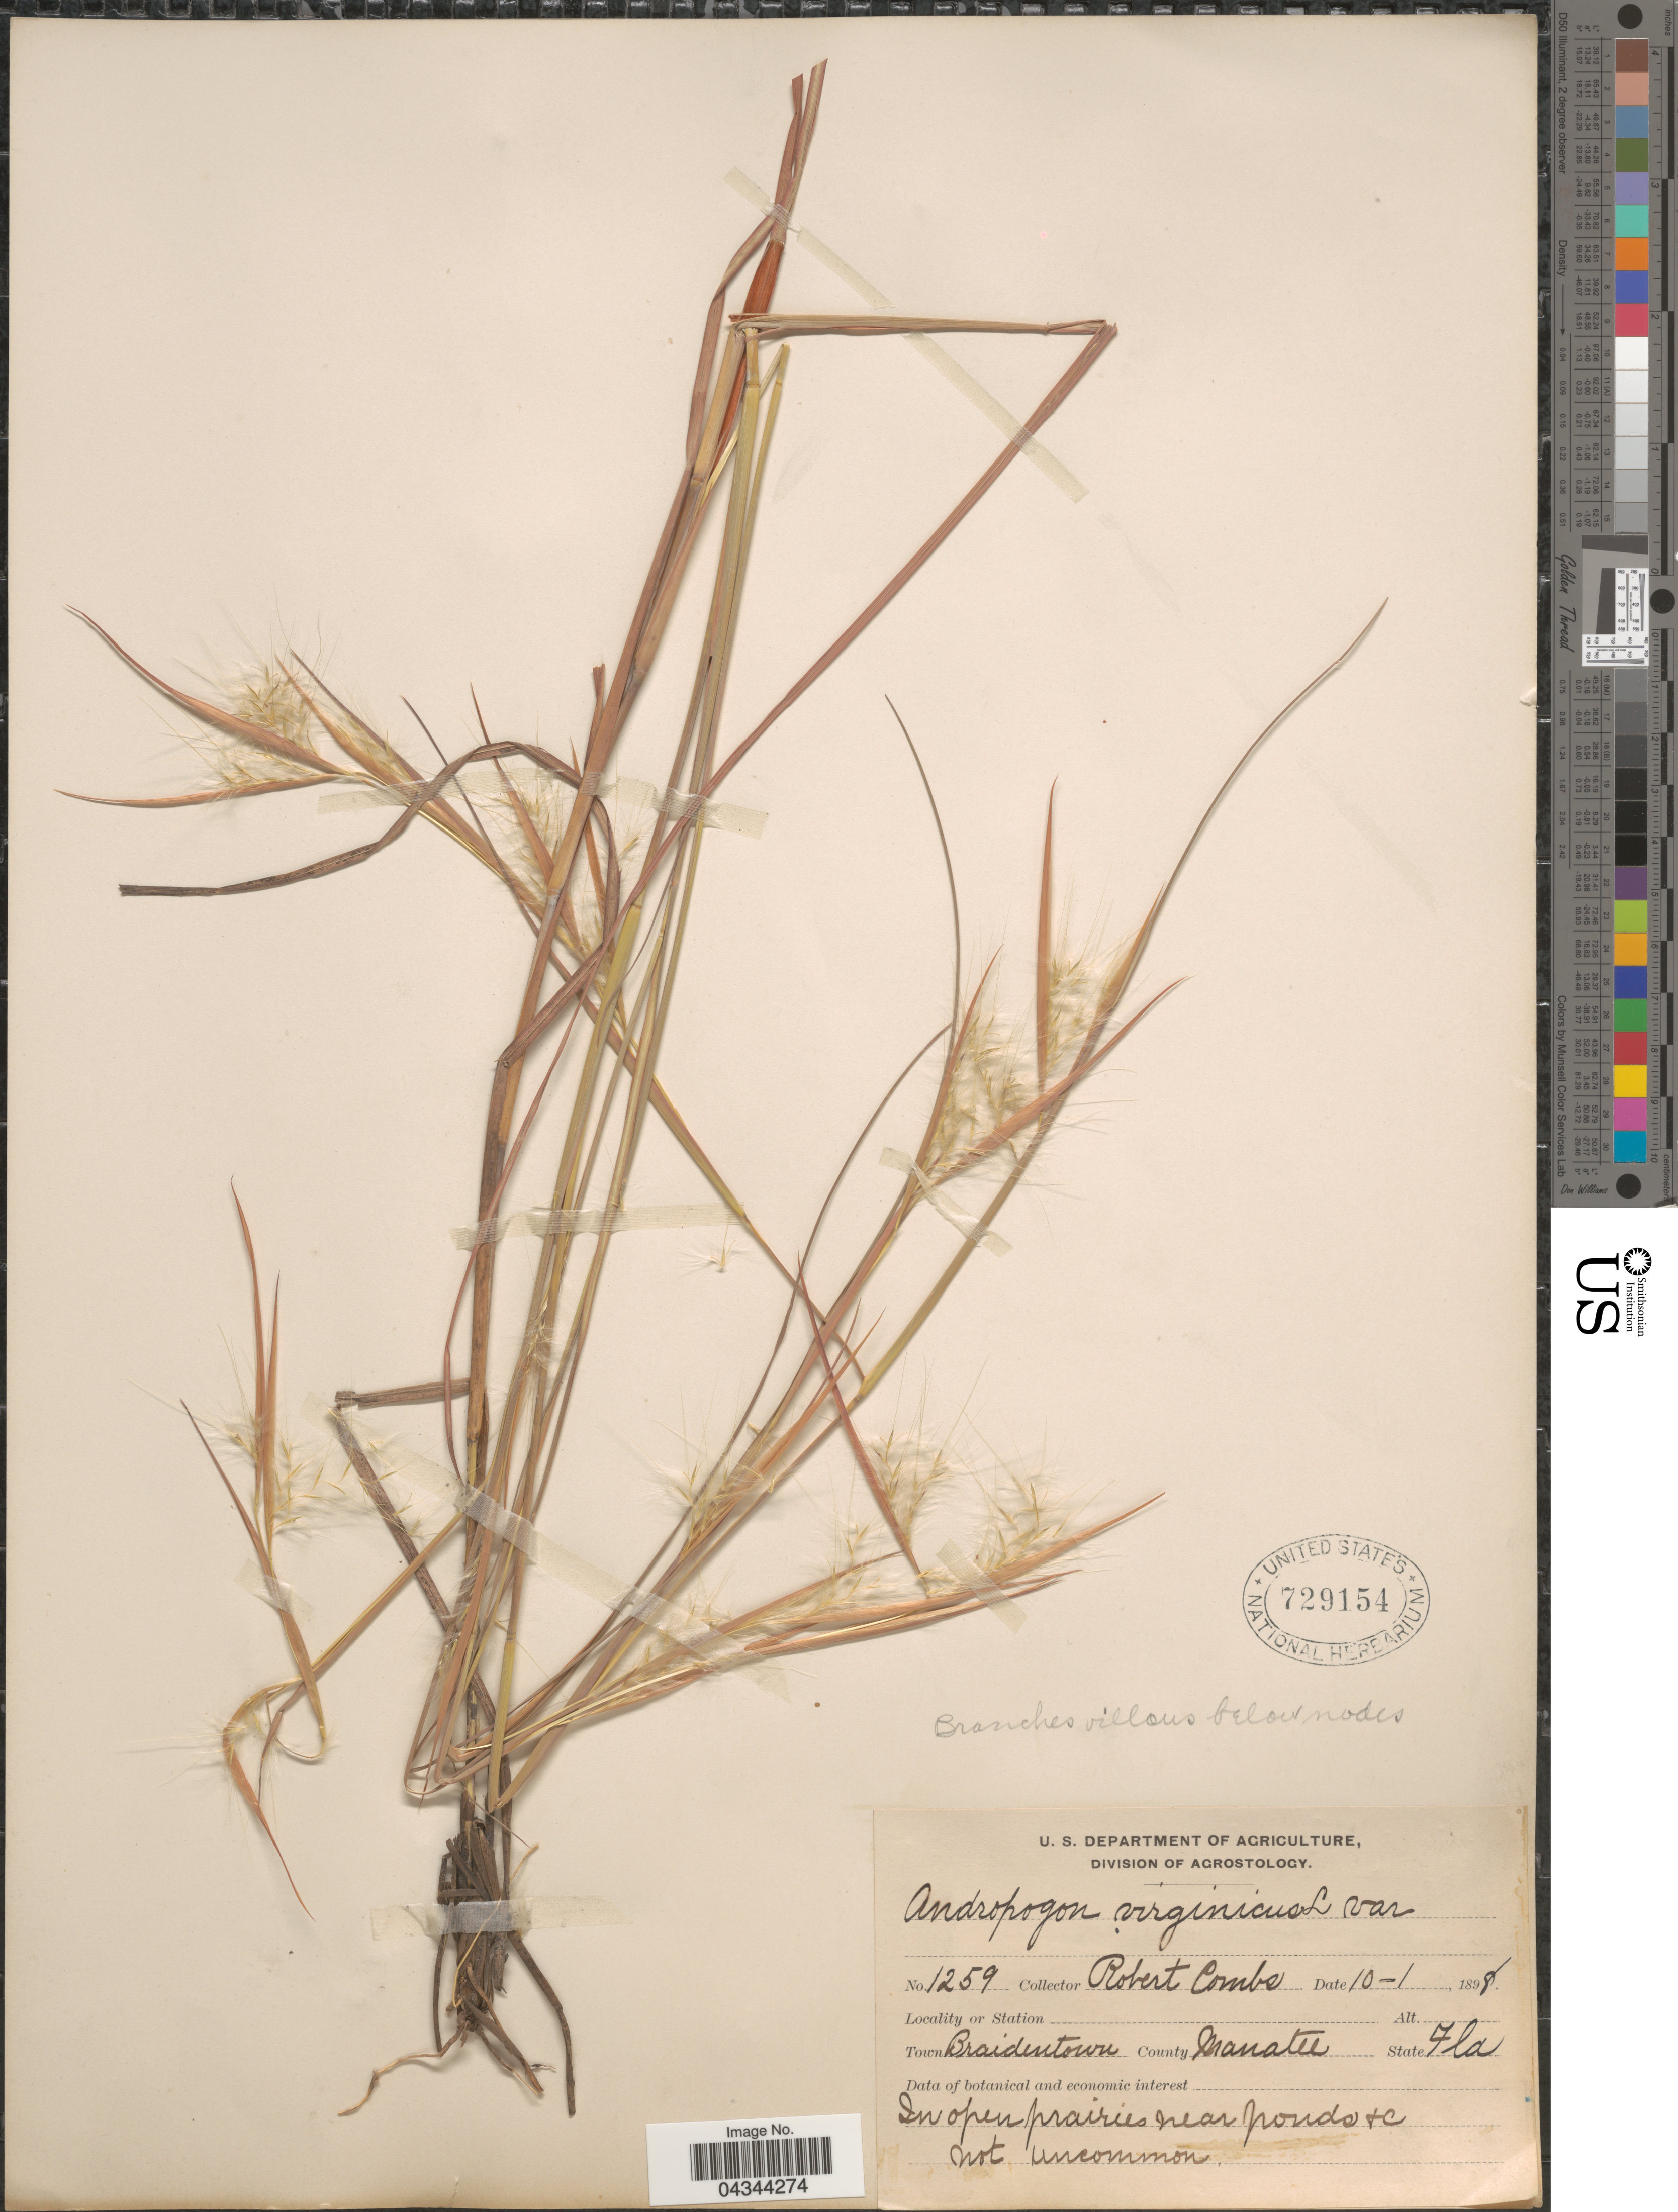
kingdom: Plantae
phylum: Tracheophyta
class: Liliopsida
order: Poales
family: Poaceae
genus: Andropogon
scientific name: Andropogon virginicus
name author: L.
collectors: R. Combs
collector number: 1259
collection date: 1898-10-01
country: United States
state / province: Florida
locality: Braidentown. County Manatee.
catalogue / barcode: US 729154